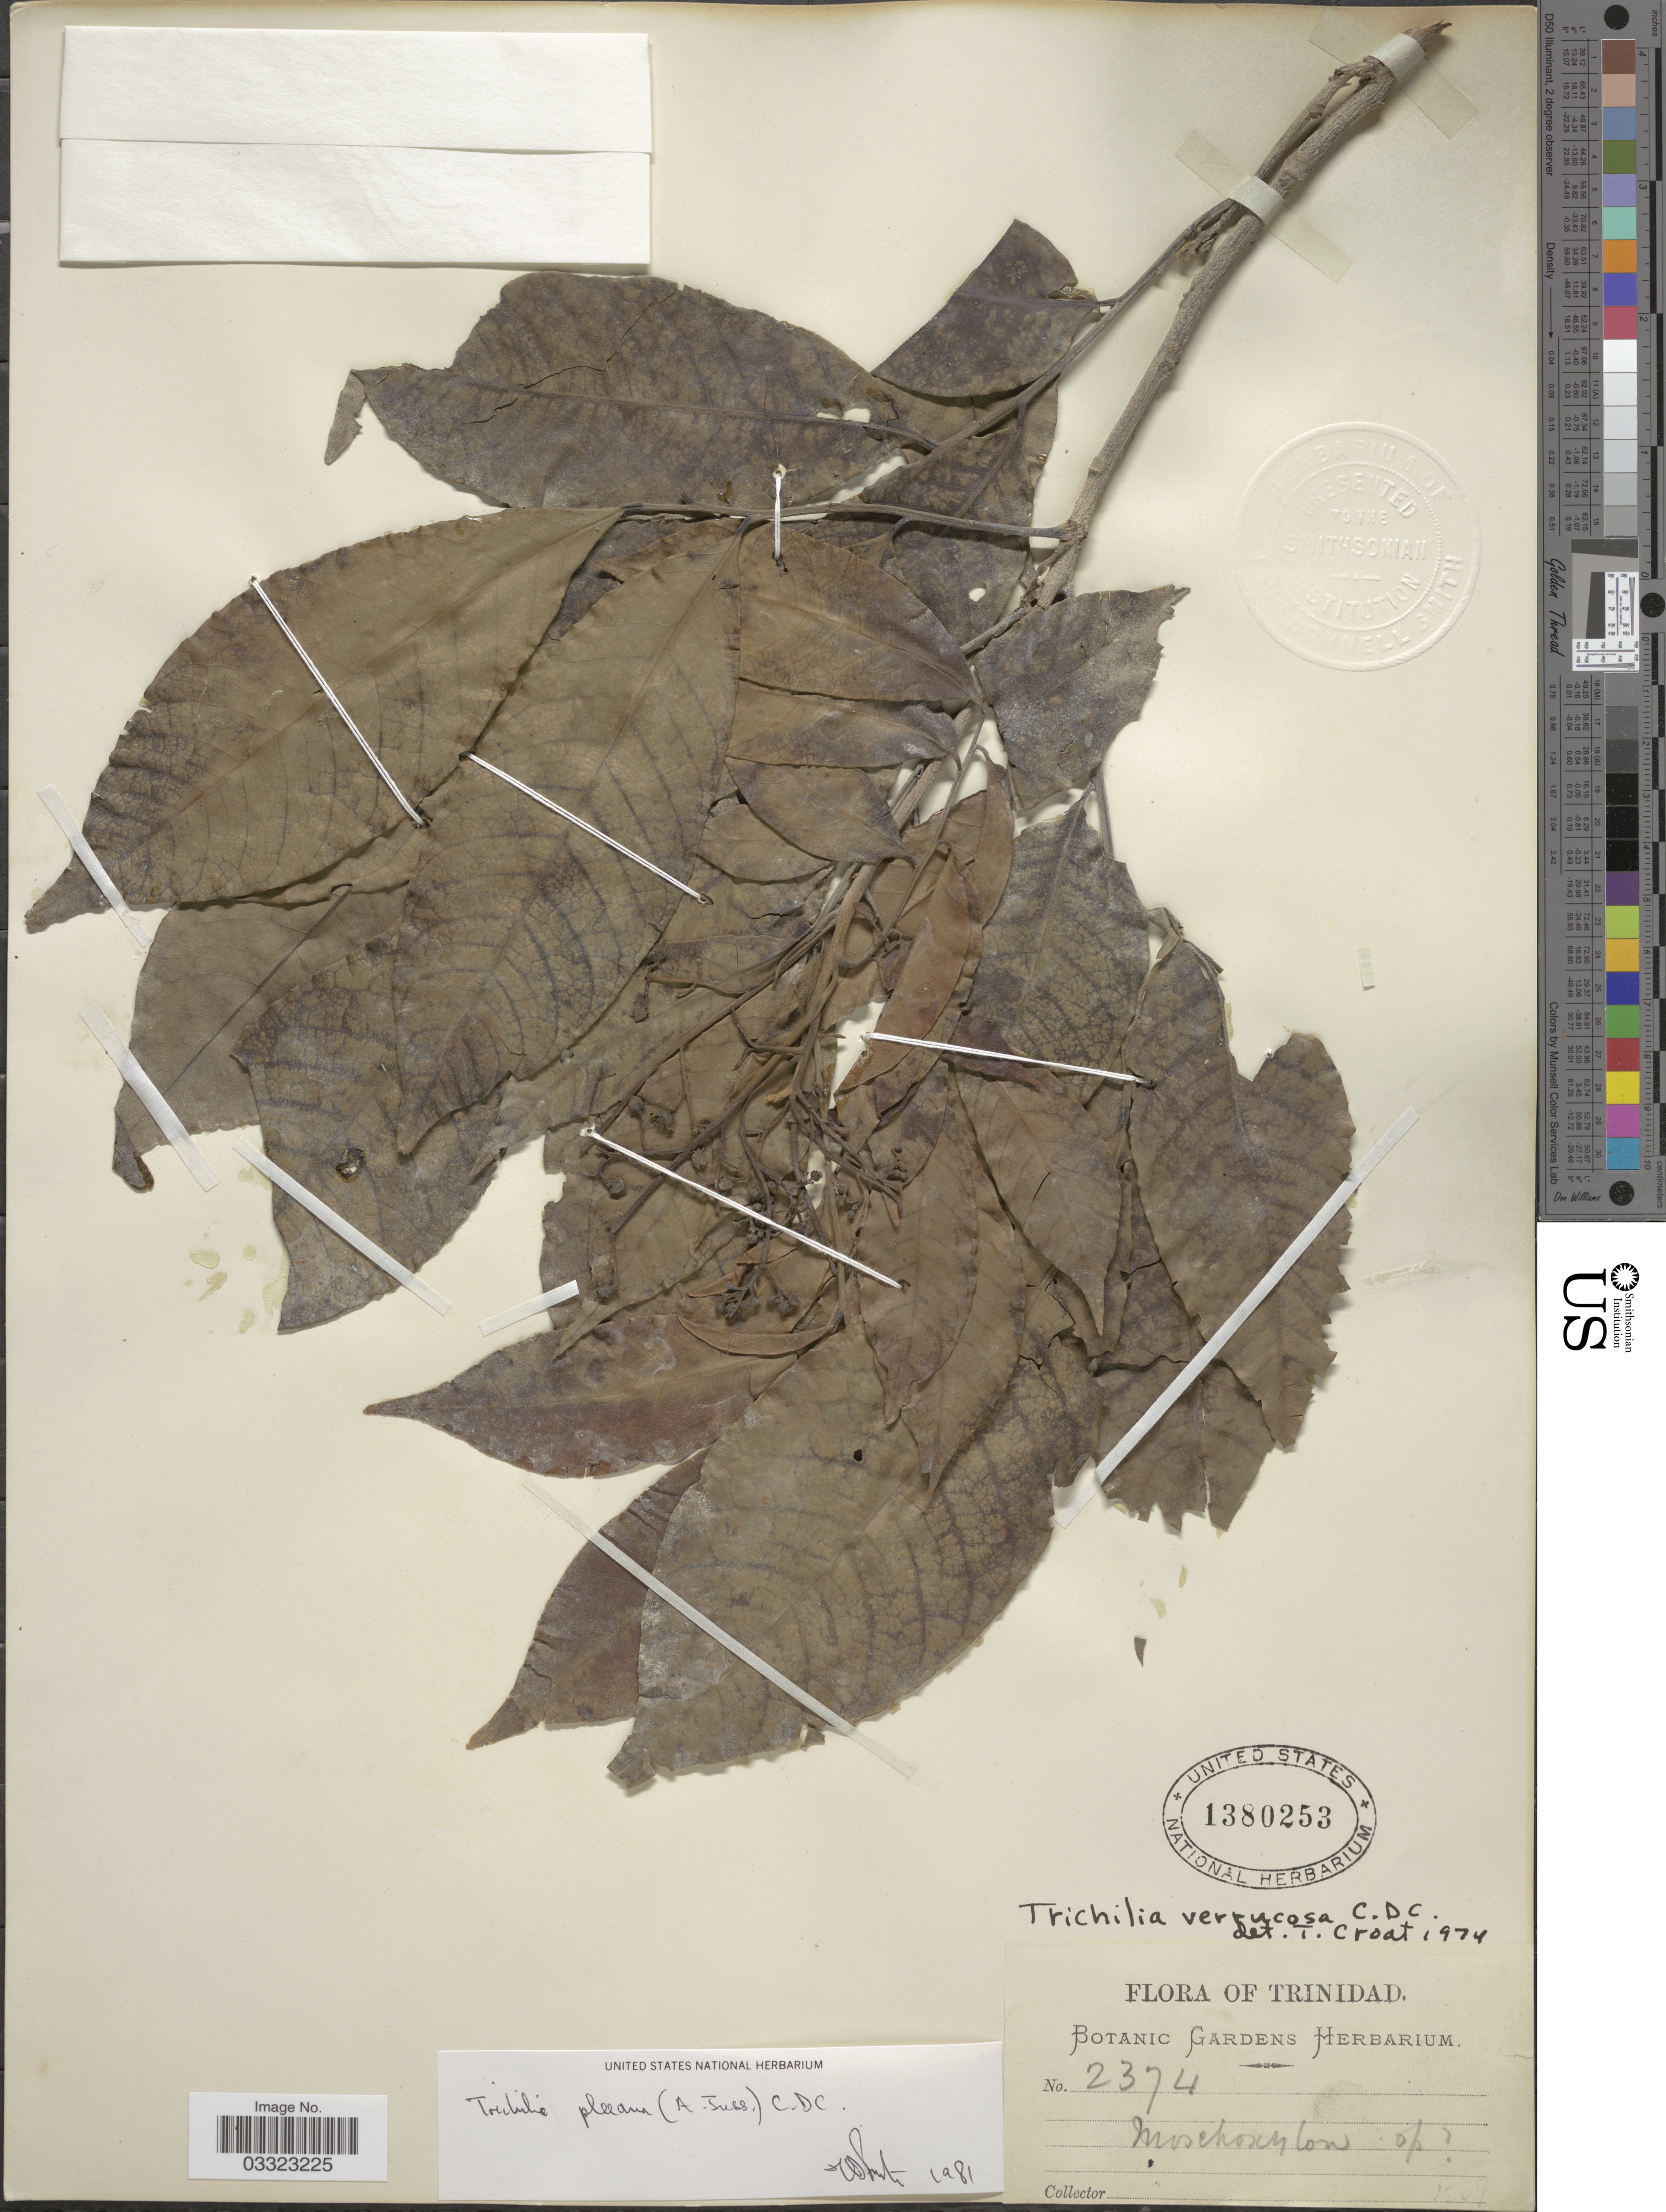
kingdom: Plantae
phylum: Tracheophyta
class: Magnoliopsida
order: Sapindales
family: Meliaceae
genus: Trichilia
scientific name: Trichilia pleeana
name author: (A. Juss.) C. DC.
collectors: ex herb. Botanic Gardens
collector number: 2374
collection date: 1889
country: Trinidad and Tobago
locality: Trinidad.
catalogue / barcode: US 1380253